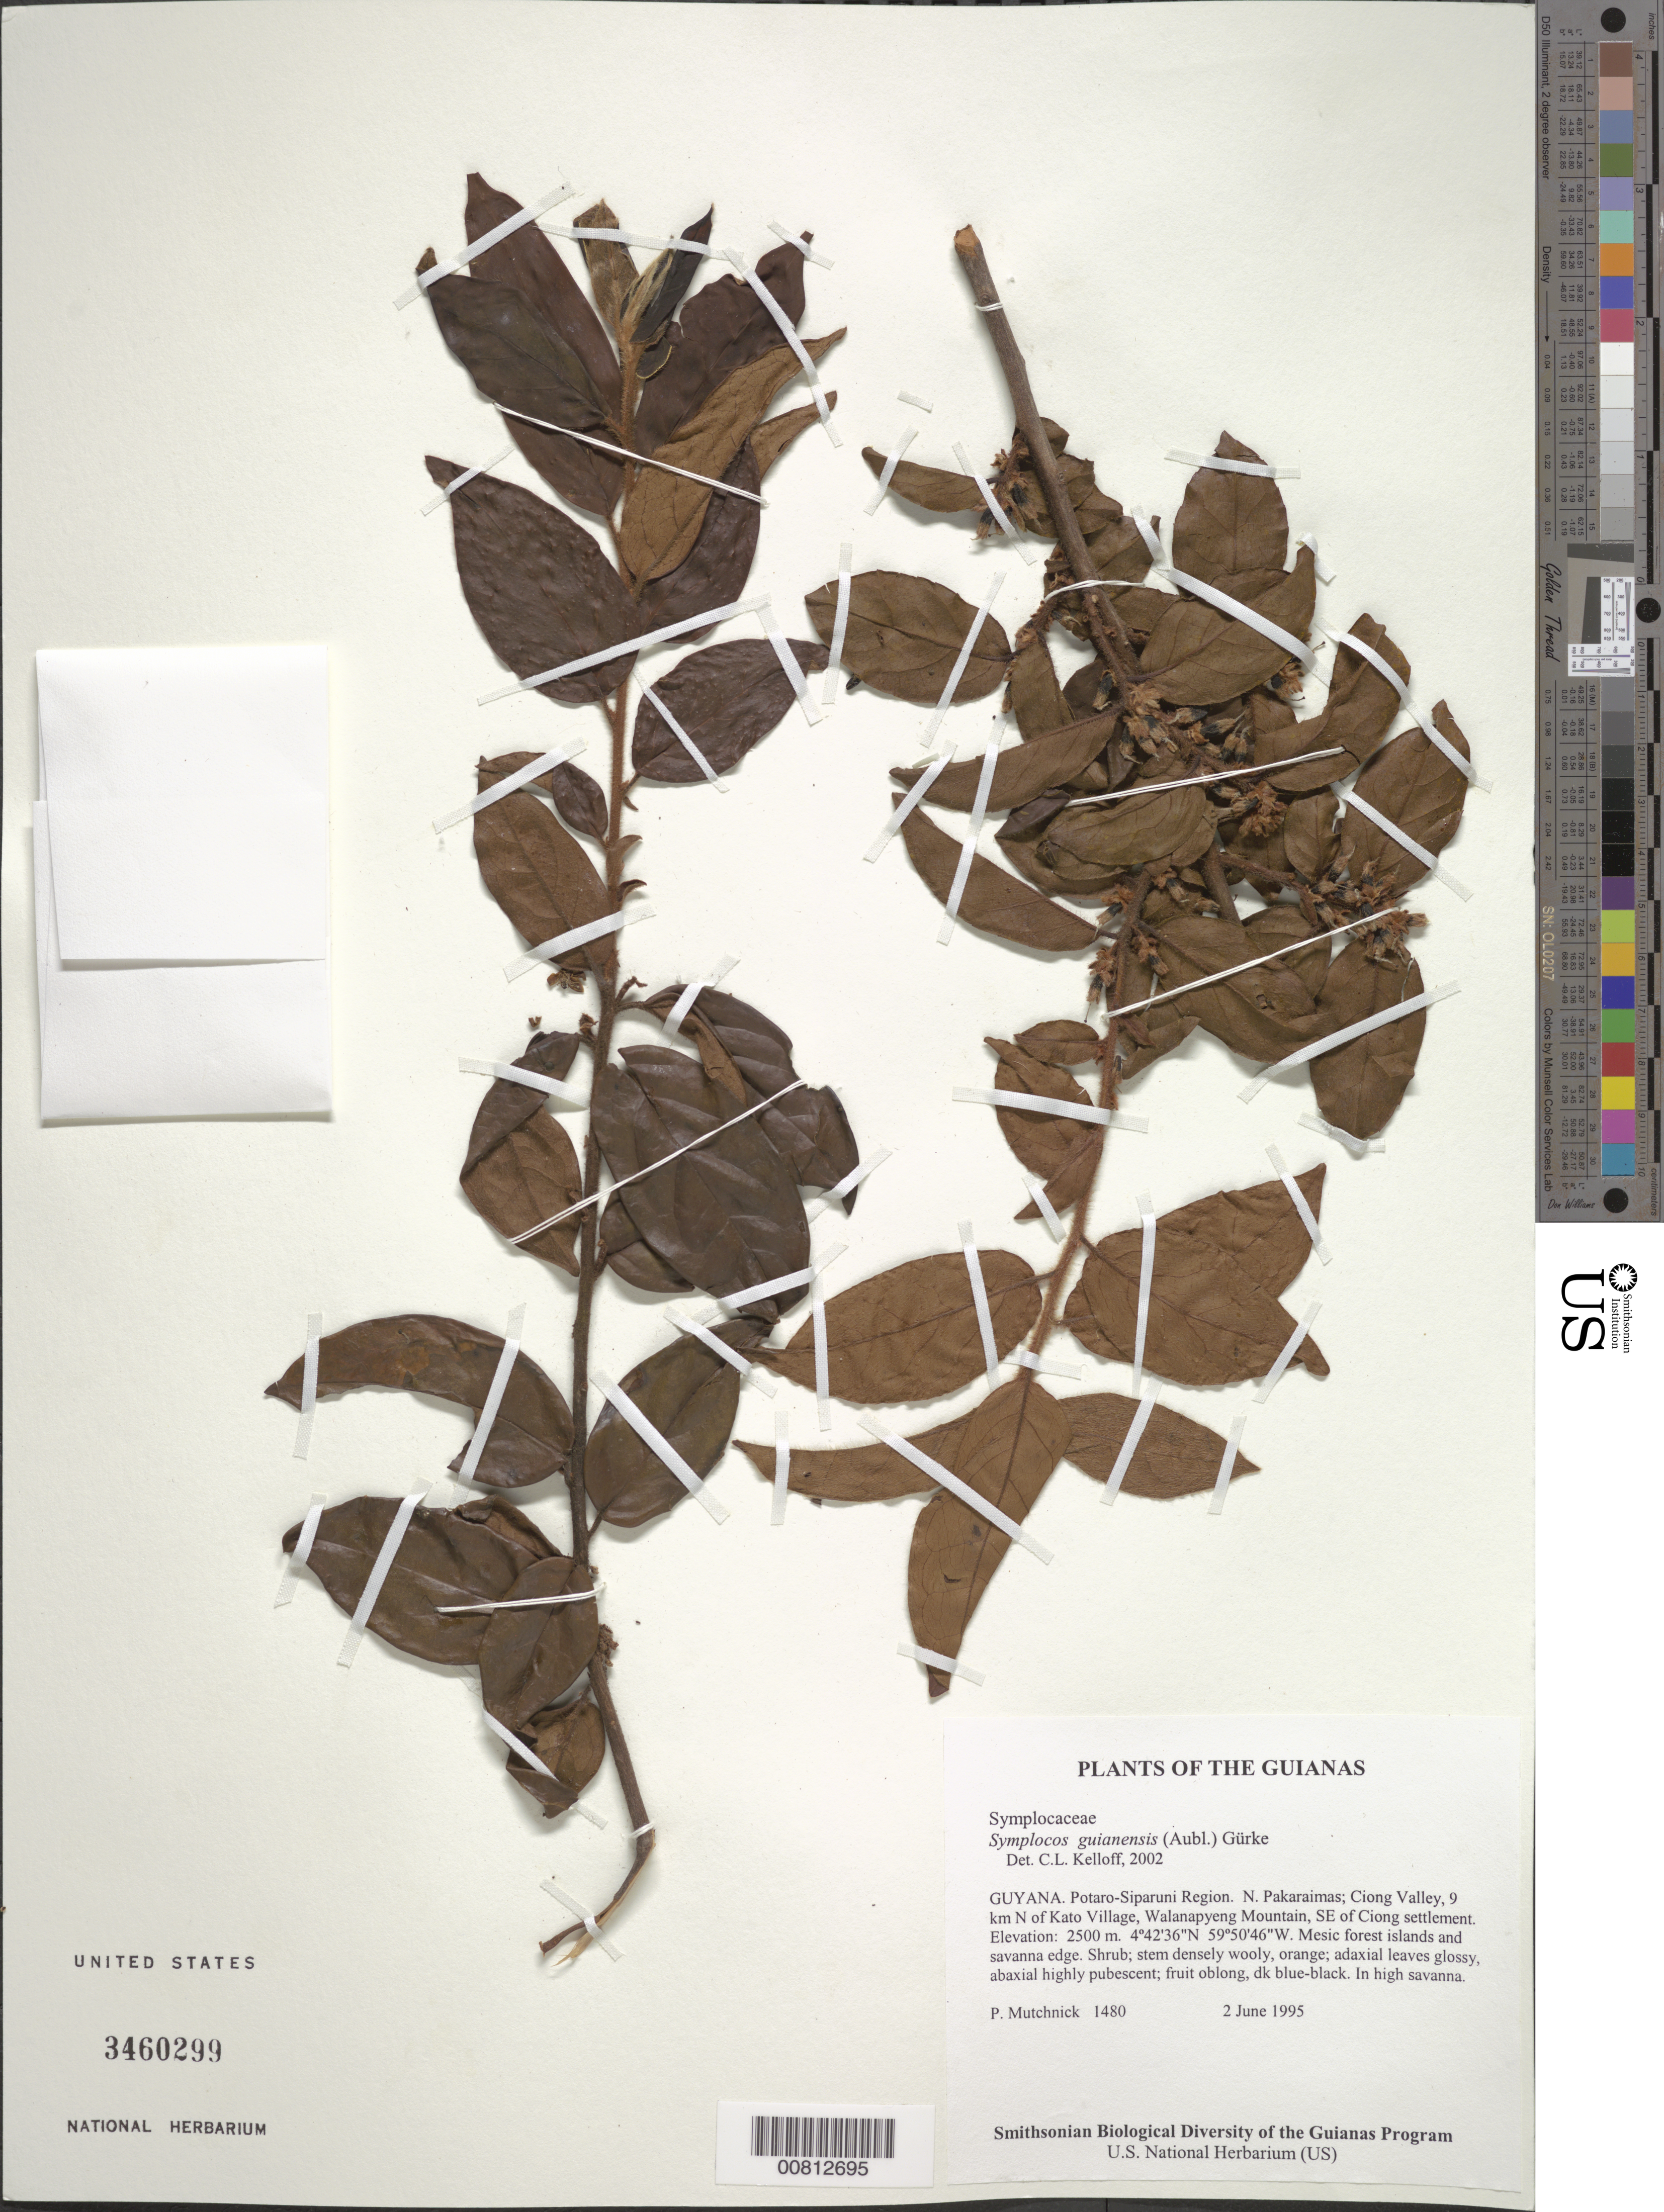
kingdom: Plantae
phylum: Tracheophyta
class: Magnoliopsida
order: Ericales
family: Symplocaceae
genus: Symplocos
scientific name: Symplocos guianensis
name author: (Aubl.) Gürke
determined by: Kelloff, Carol L., (US), Smithsonian Institution - National Museum of Natural History (UNITED STATES)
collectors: P. Mutchnick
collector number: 1480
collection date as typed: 2 June 1995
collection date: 1995-06-02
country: Guyana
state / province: Potaro-Siparuni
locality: N. Pakaraimas; Ciong Valley, 9 km N of Kato Village, Walanapyeng Mountain, SE of Ciong settlement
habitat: Mesic forest islands and savanna edge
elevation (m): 2500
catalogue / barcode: US 3460299